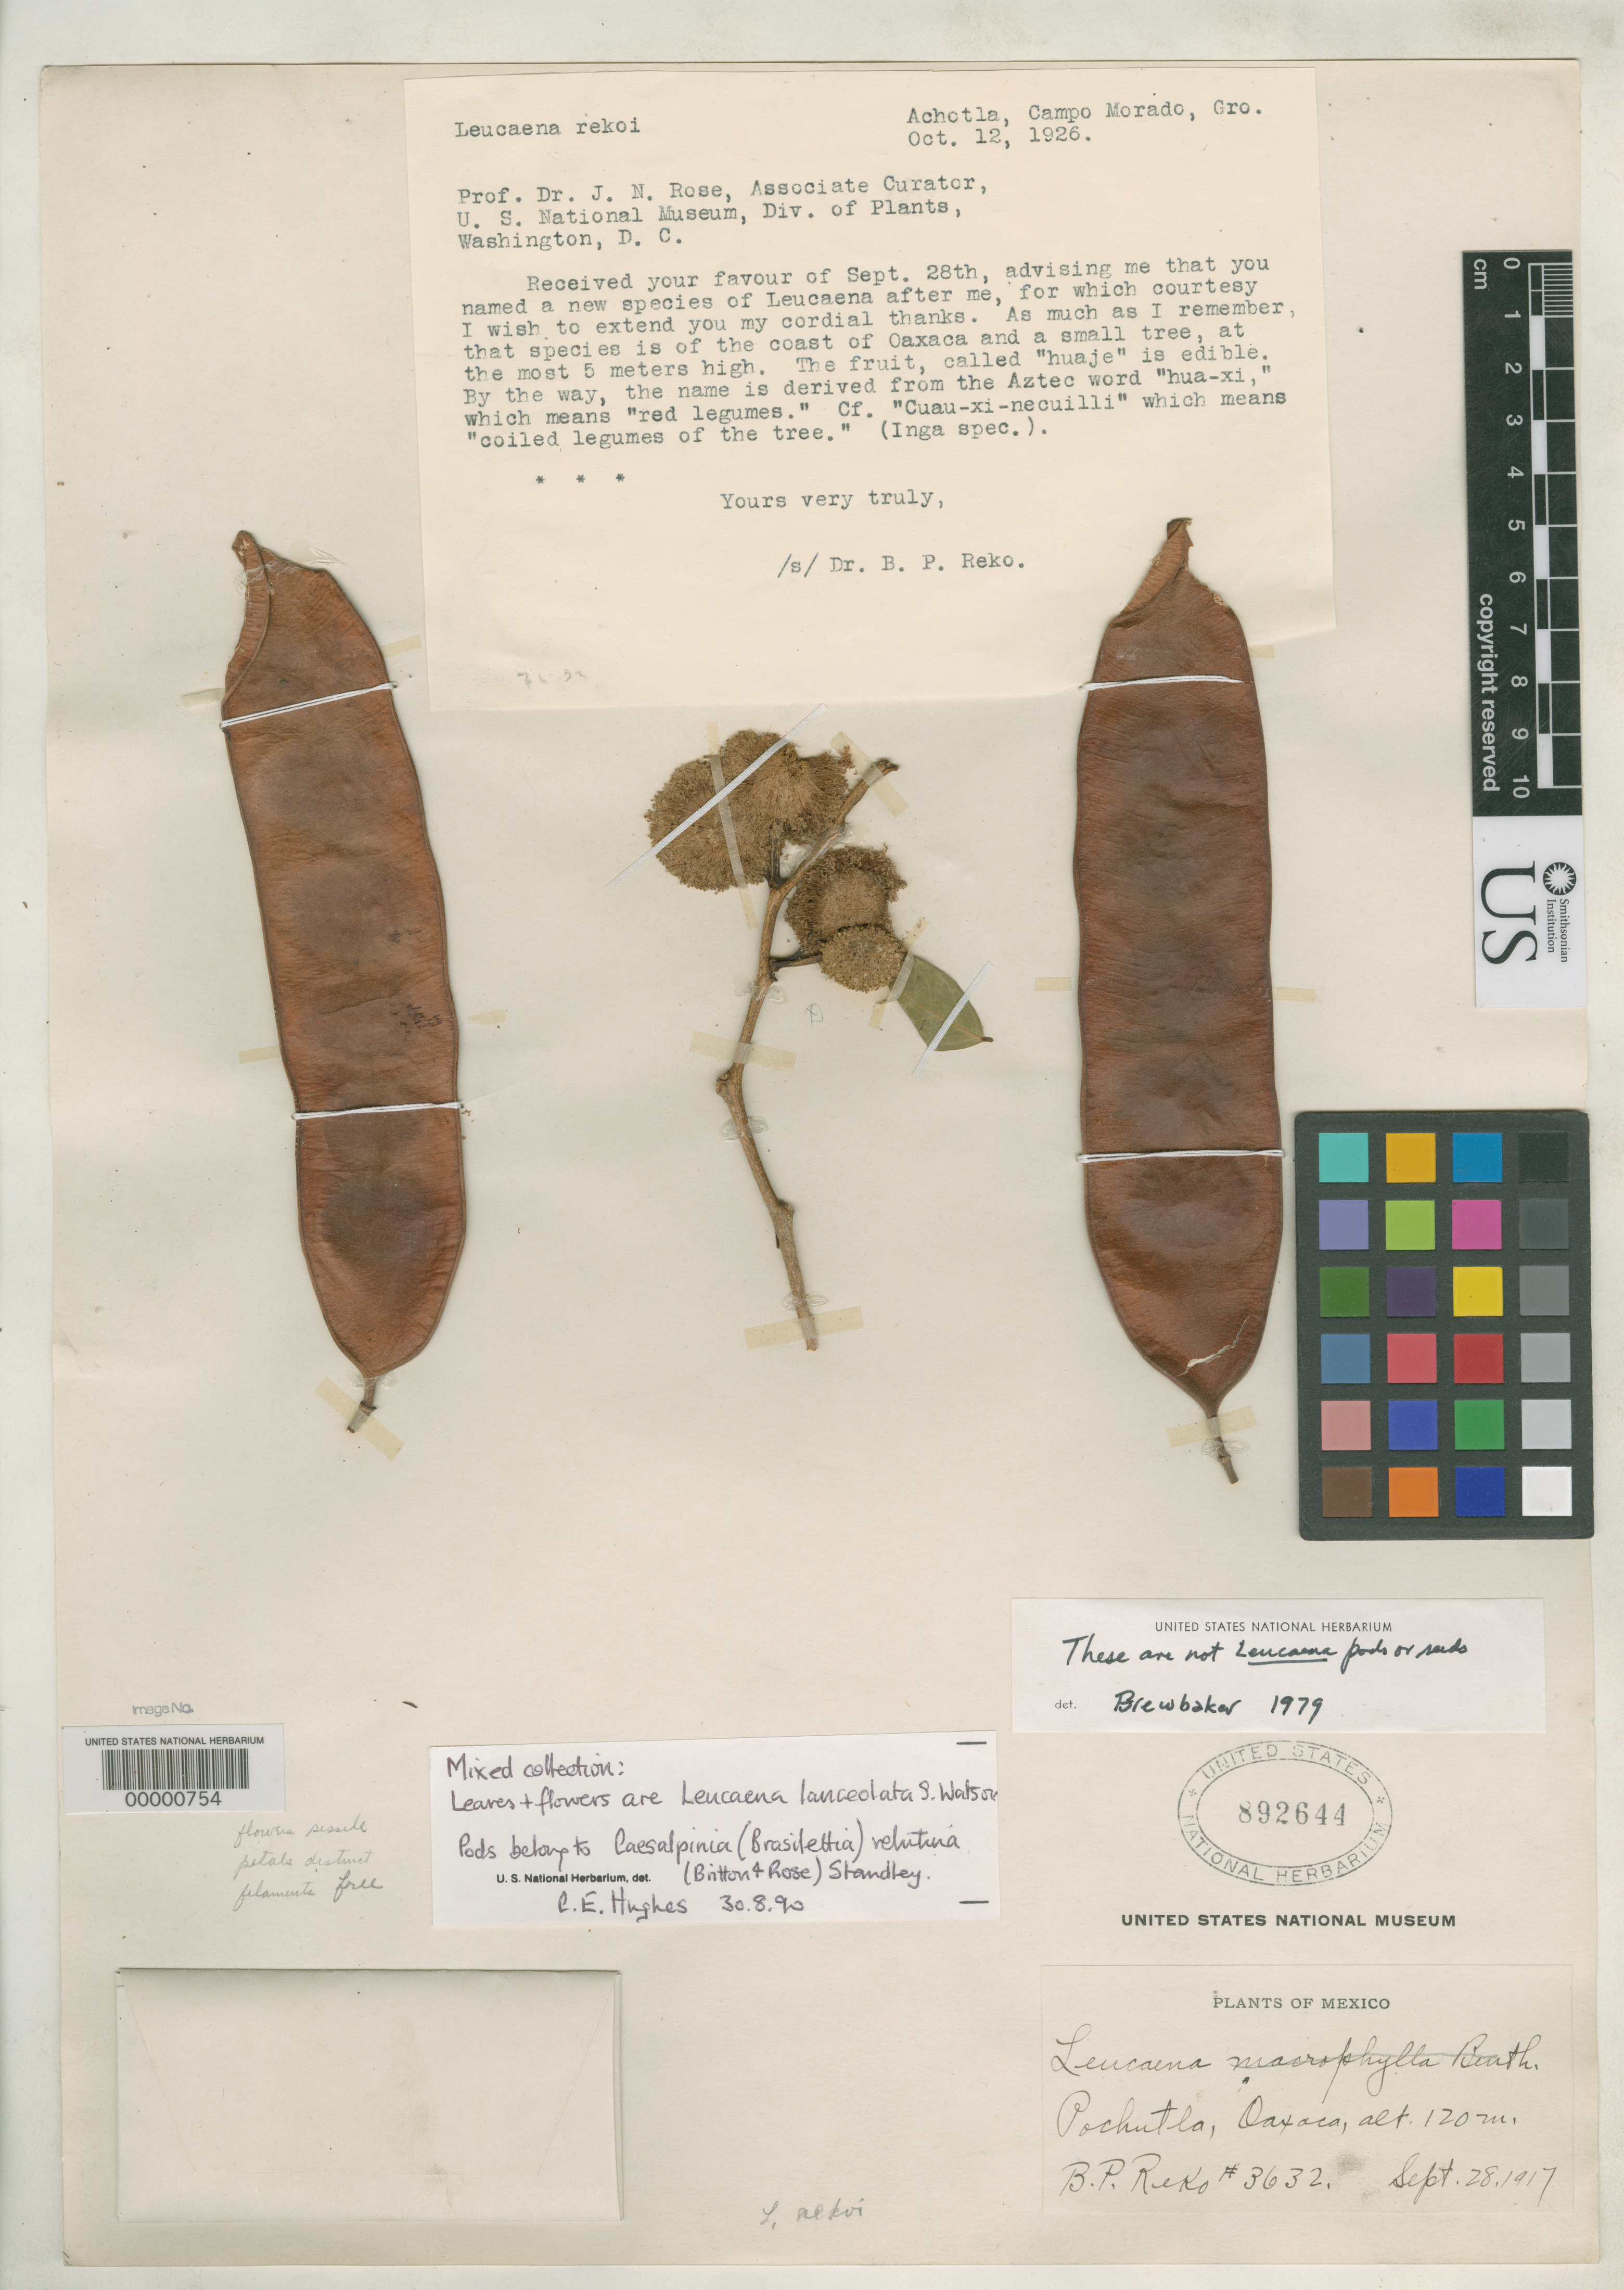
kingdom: Plantae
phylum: Tracheophyta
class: Magnoliopsida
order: Fabales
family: Fabaceae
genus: Leucaena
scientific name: Leucaena rekoi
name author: Britton & Rose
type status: Type Collection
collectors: B. P. Reko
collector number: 3632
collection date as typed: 28 Sep 1917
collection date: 1917-09-28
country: Mexico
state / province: Oaxaca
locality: Pochutla.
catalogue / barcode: US 892644